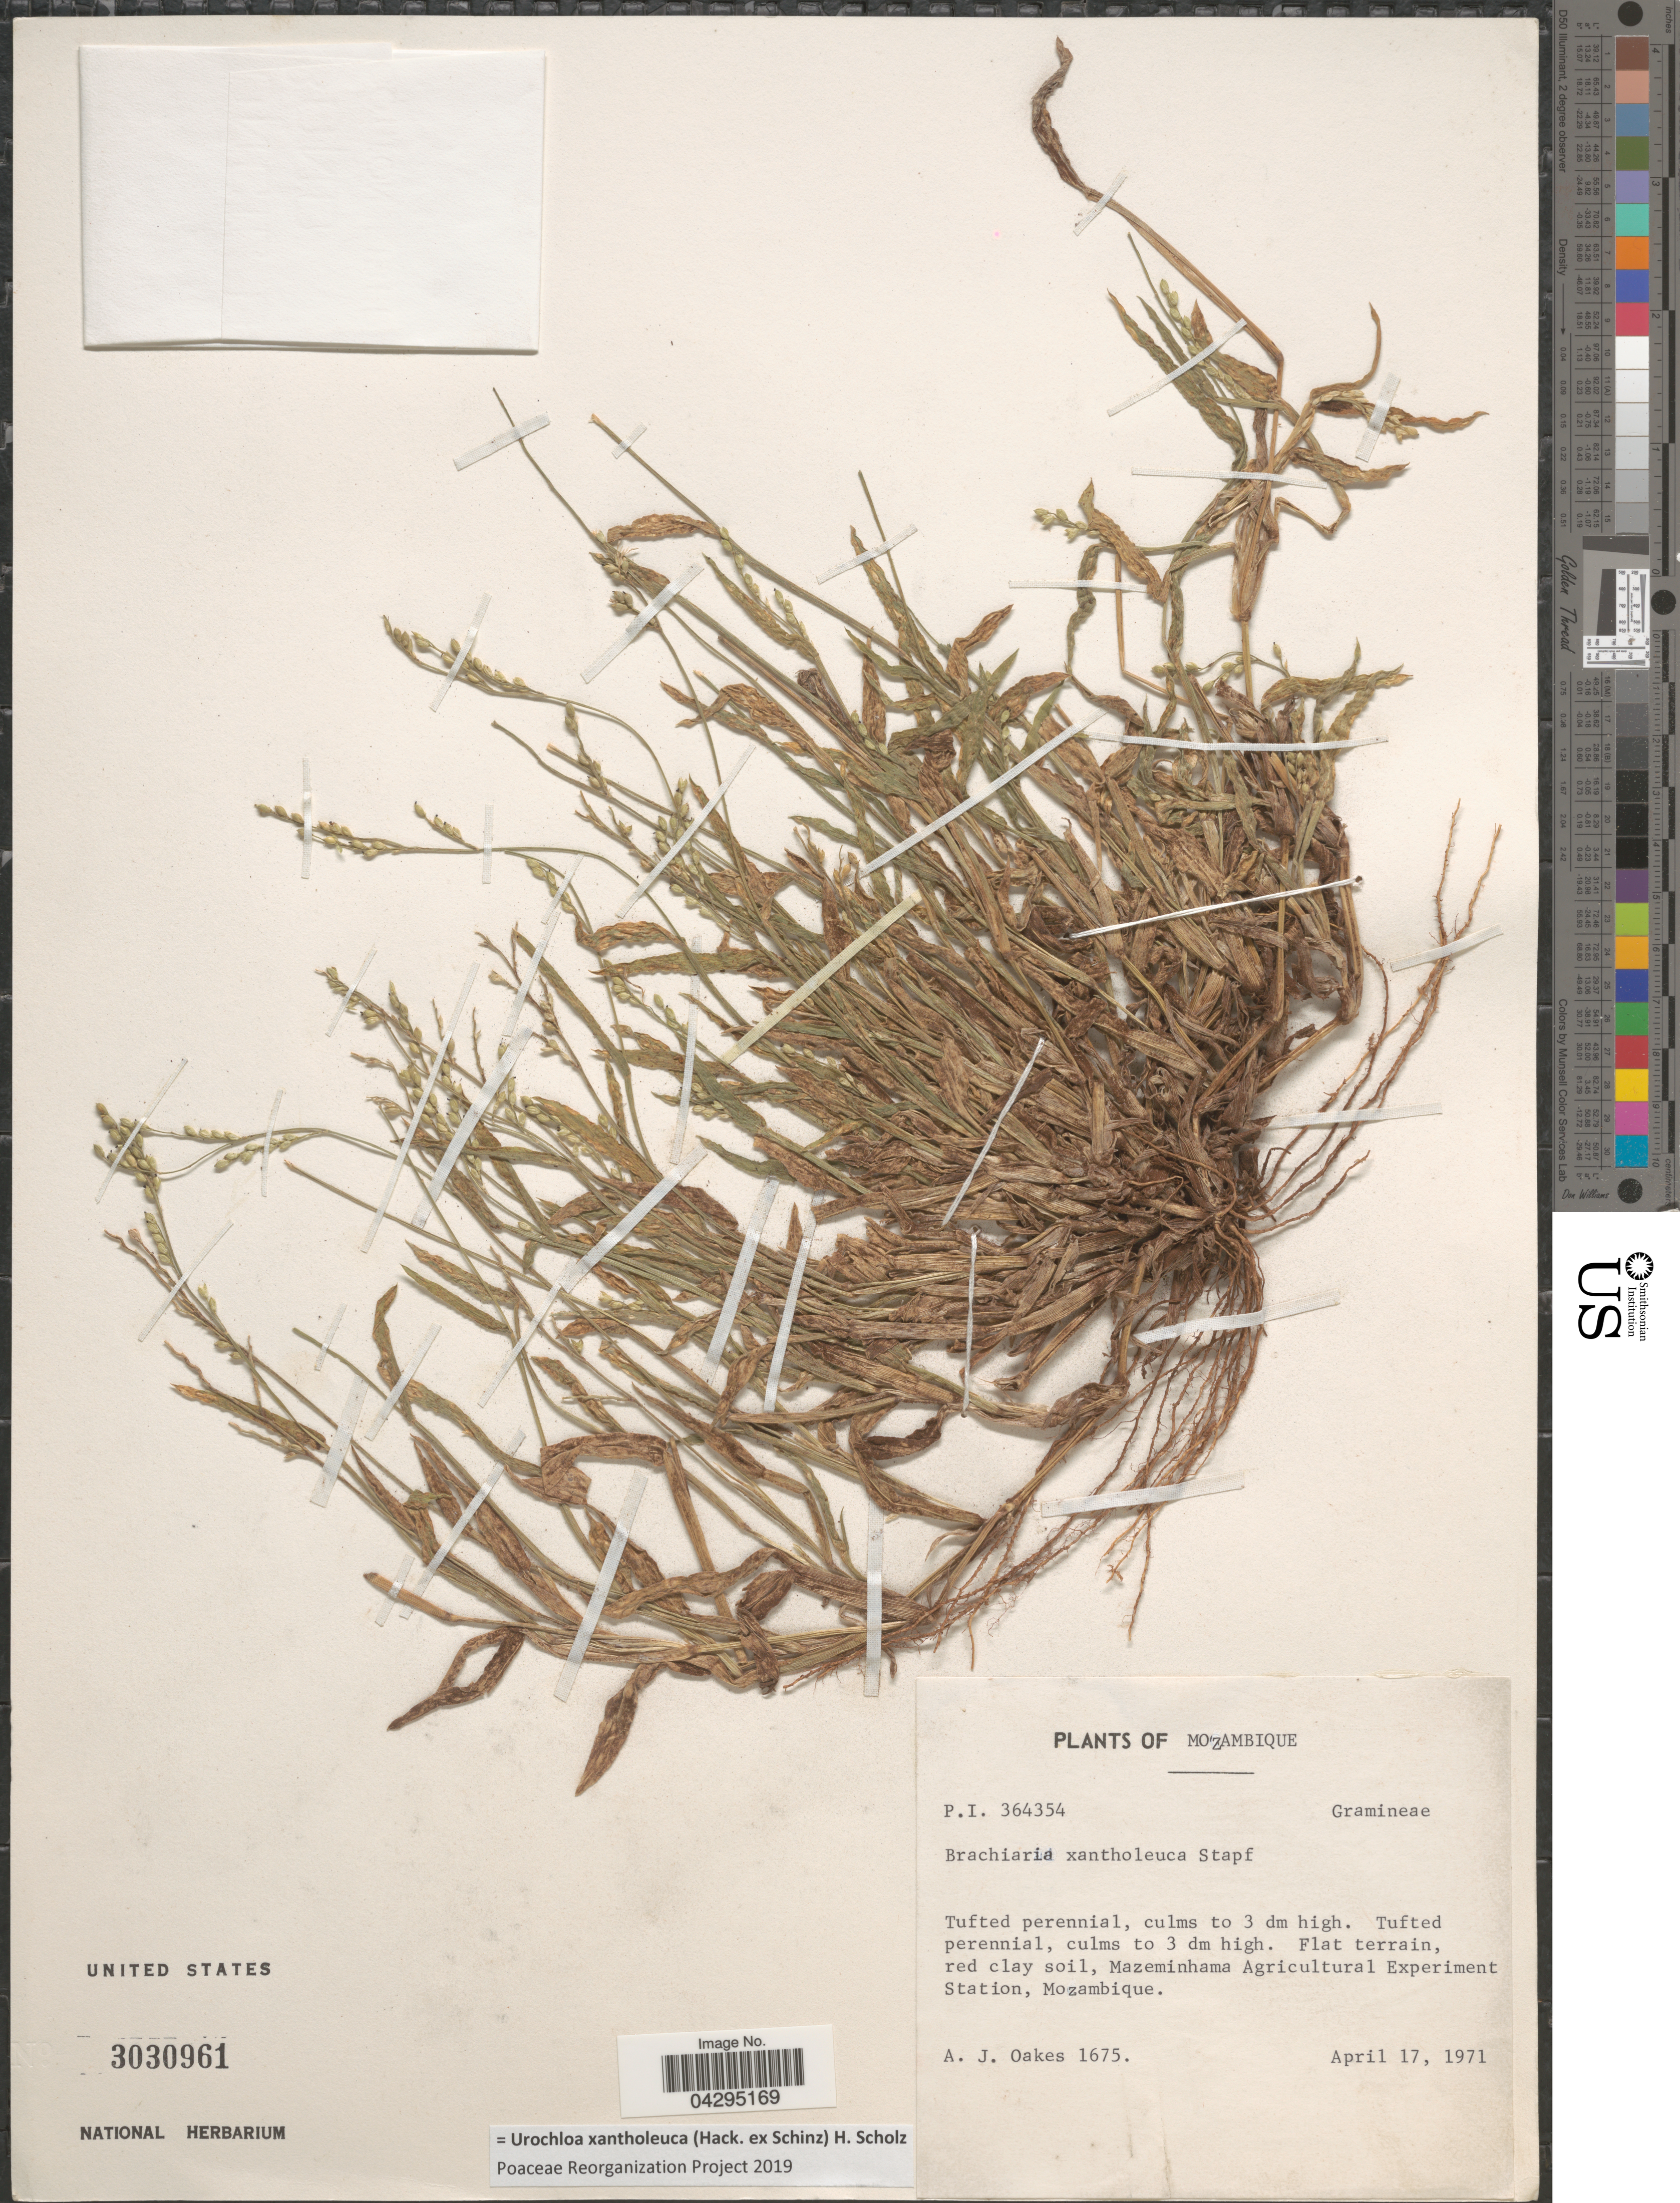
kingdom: Plantae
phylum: Tracheophyta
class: Liliopsida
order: Poales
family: Poaceae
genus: Urochloa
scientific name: Urochloa xantholeuca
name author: (Hack. ex Schinz) H. Scholz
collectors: A. Oakes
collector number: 1675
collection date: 1971-04-17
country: Mozambique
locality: Mazeminhama Agricultural Experiment Station.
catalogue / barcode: US 3030961